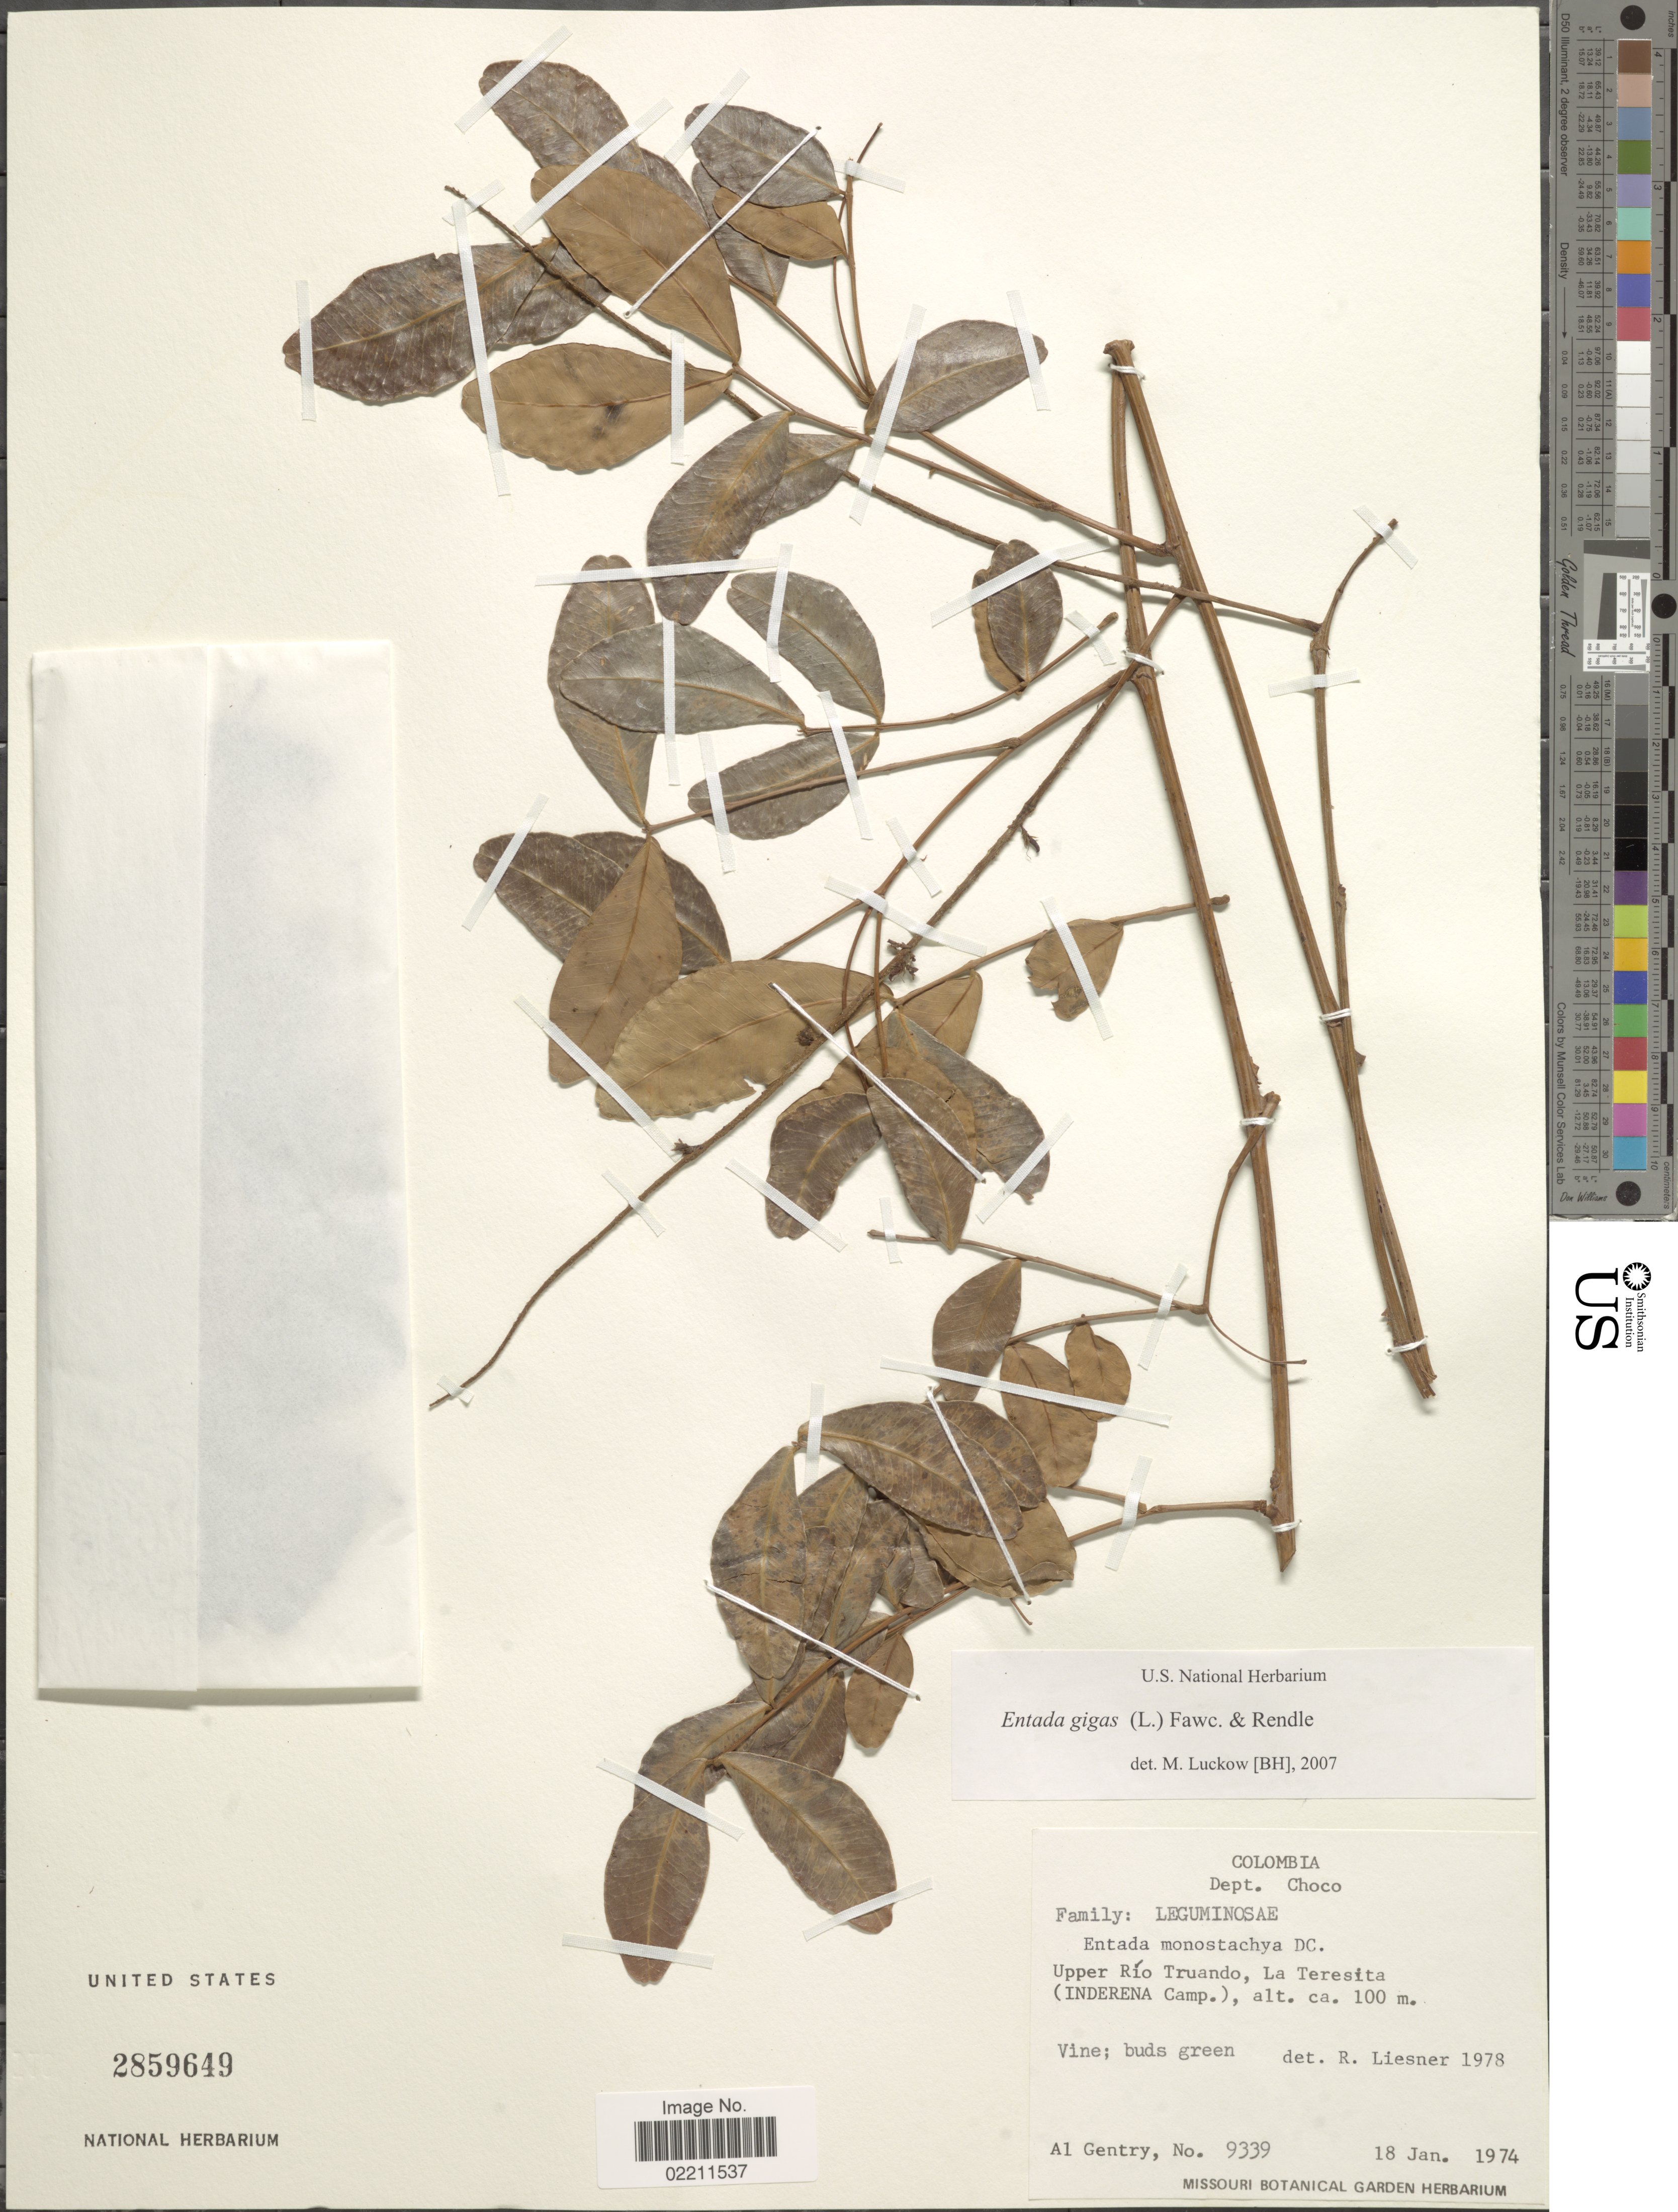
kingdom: Plantae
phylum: Tracheophyta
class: Magnoliopsida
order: Fabales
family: Fabaceae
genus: Entada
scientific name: Entada gigas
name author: (L.) Fawc. & Rendle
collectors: A. H. Gentry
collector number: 9339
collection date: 1974-01-18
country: Colombia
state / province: Chocó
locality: Dept. Choco. Upper Rio Truando, La Teresita (Inderena Camp).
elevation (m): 100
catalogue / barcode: US 2859649